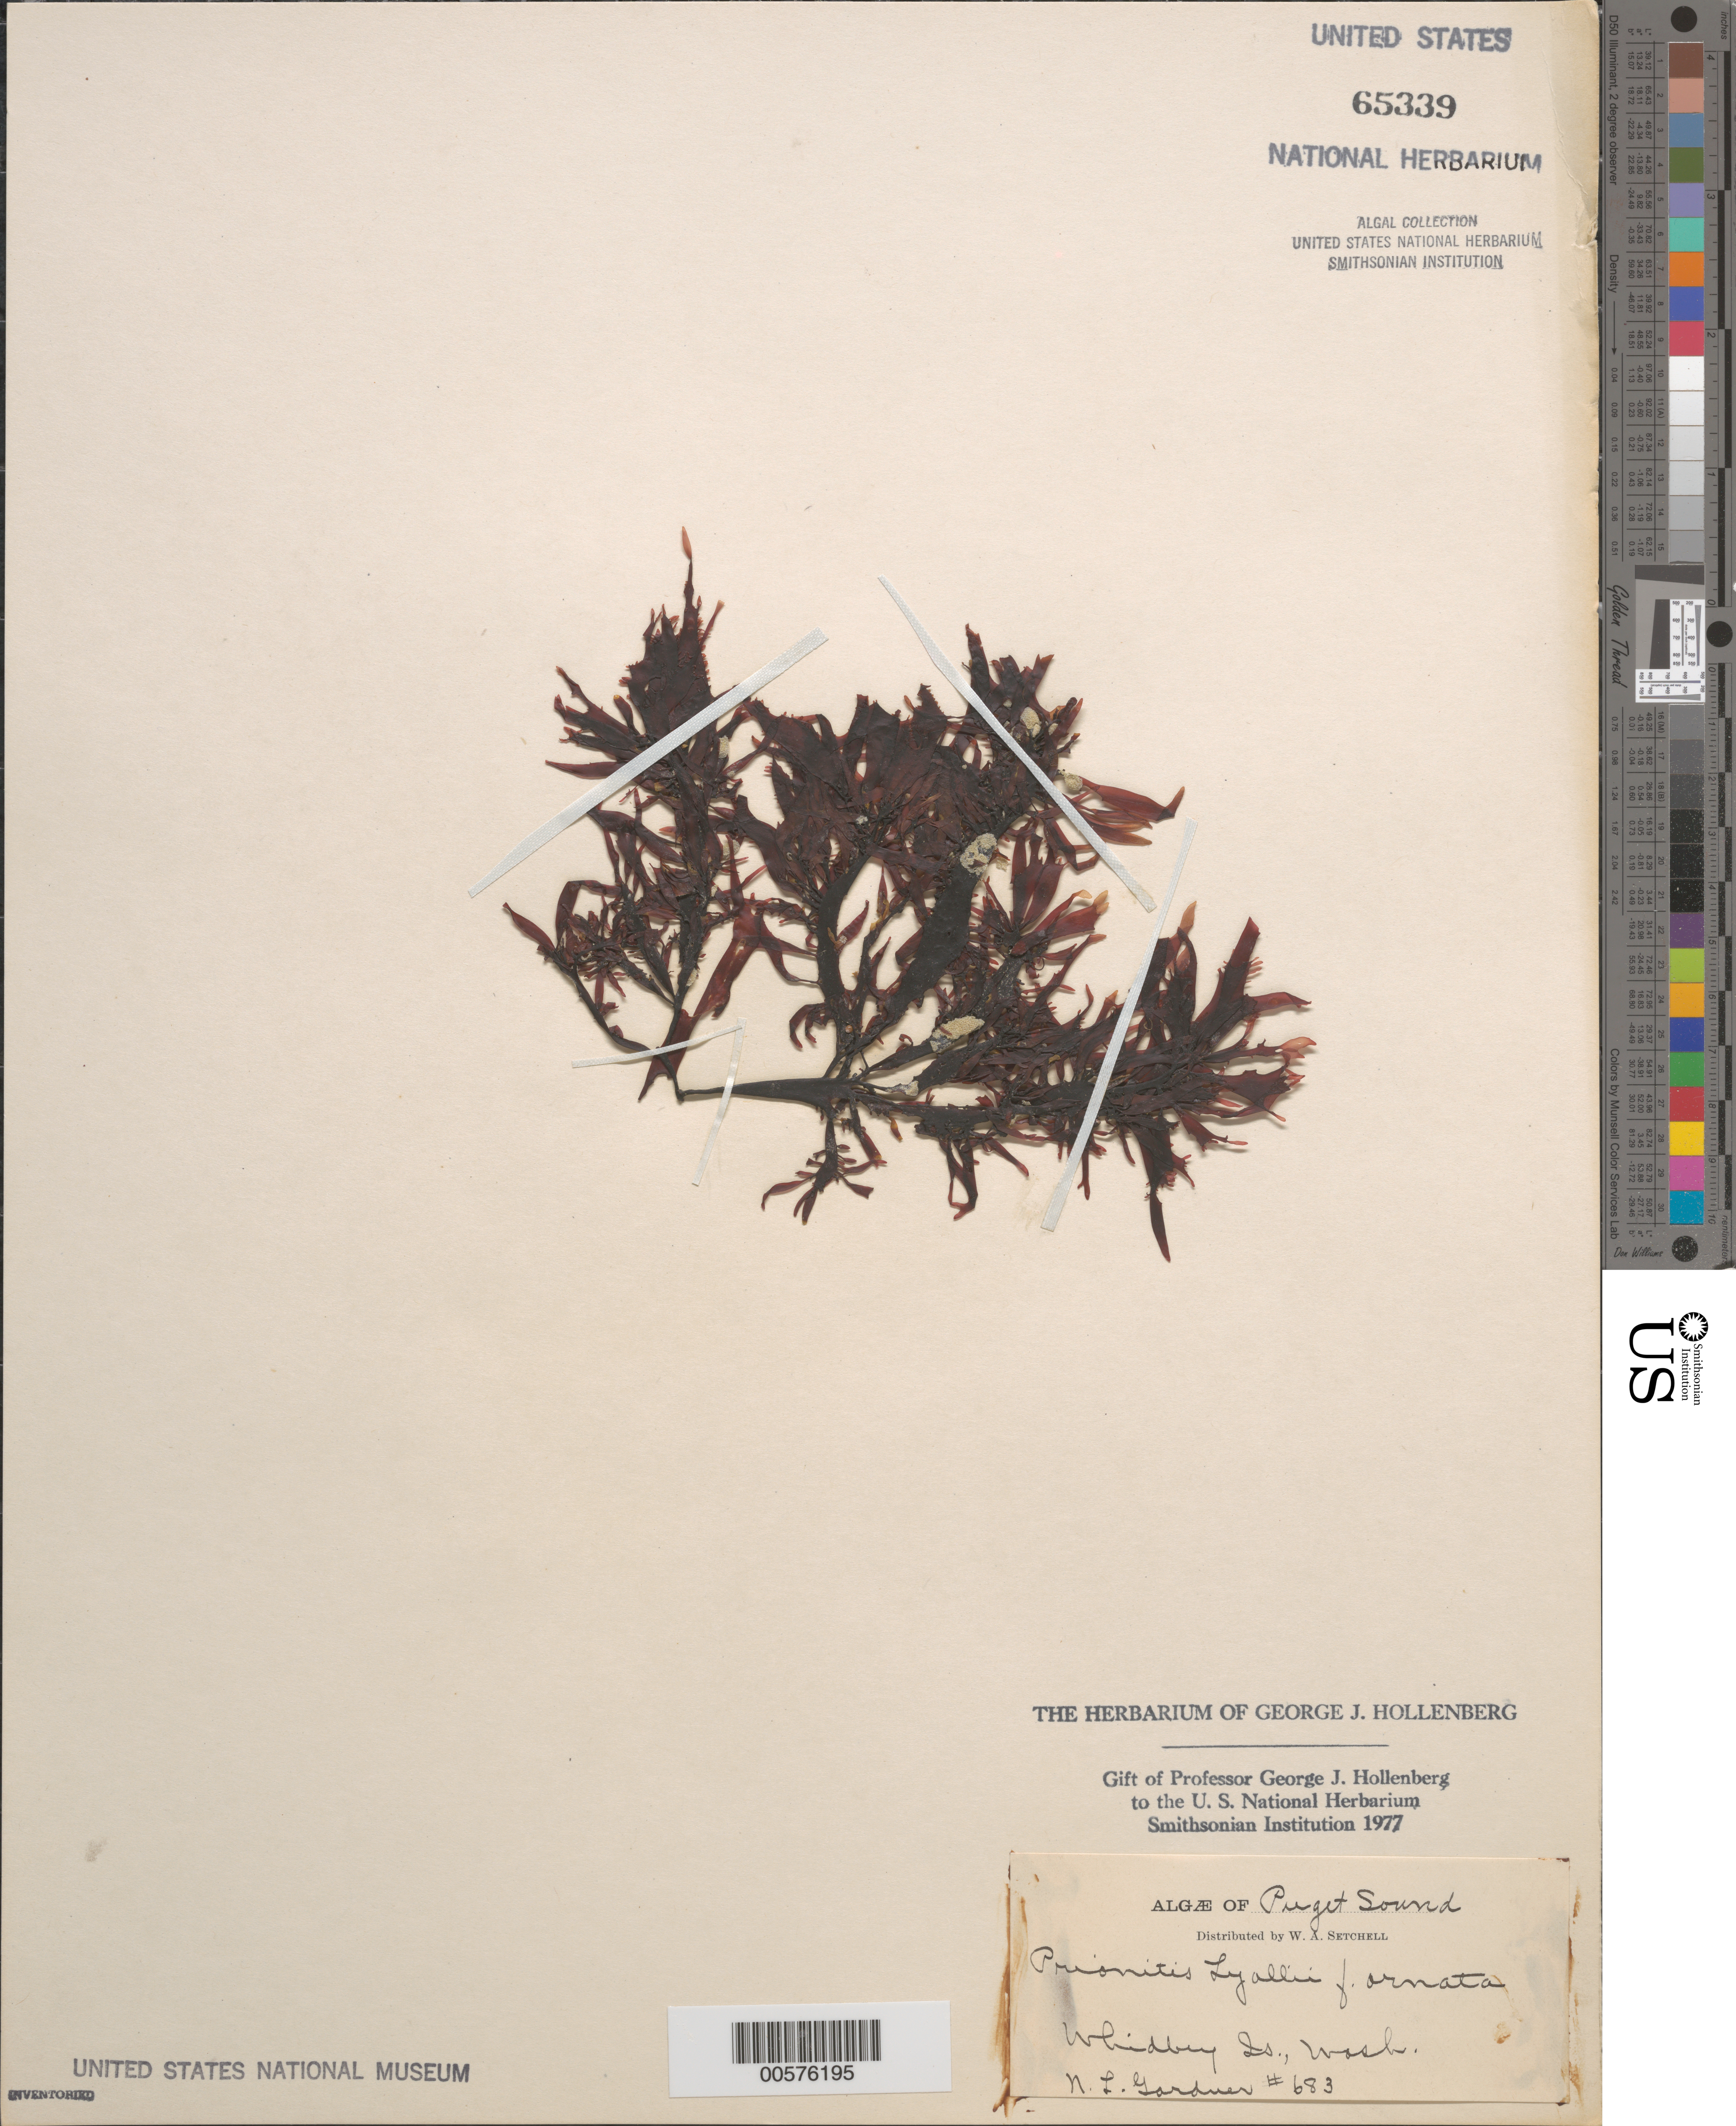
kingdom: Plantae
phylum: Rhodophyta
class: Florideophyceae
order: Cryptonemiales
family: Cryptonemiaceae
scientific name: Prionitis sternbergii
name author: (C. Agardh) J. Agardh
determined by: Algae name updating Project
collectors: N. Gardner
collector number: NLG 683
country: United States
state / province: Washington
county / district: Island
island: Whidbey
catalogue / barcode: US 65339